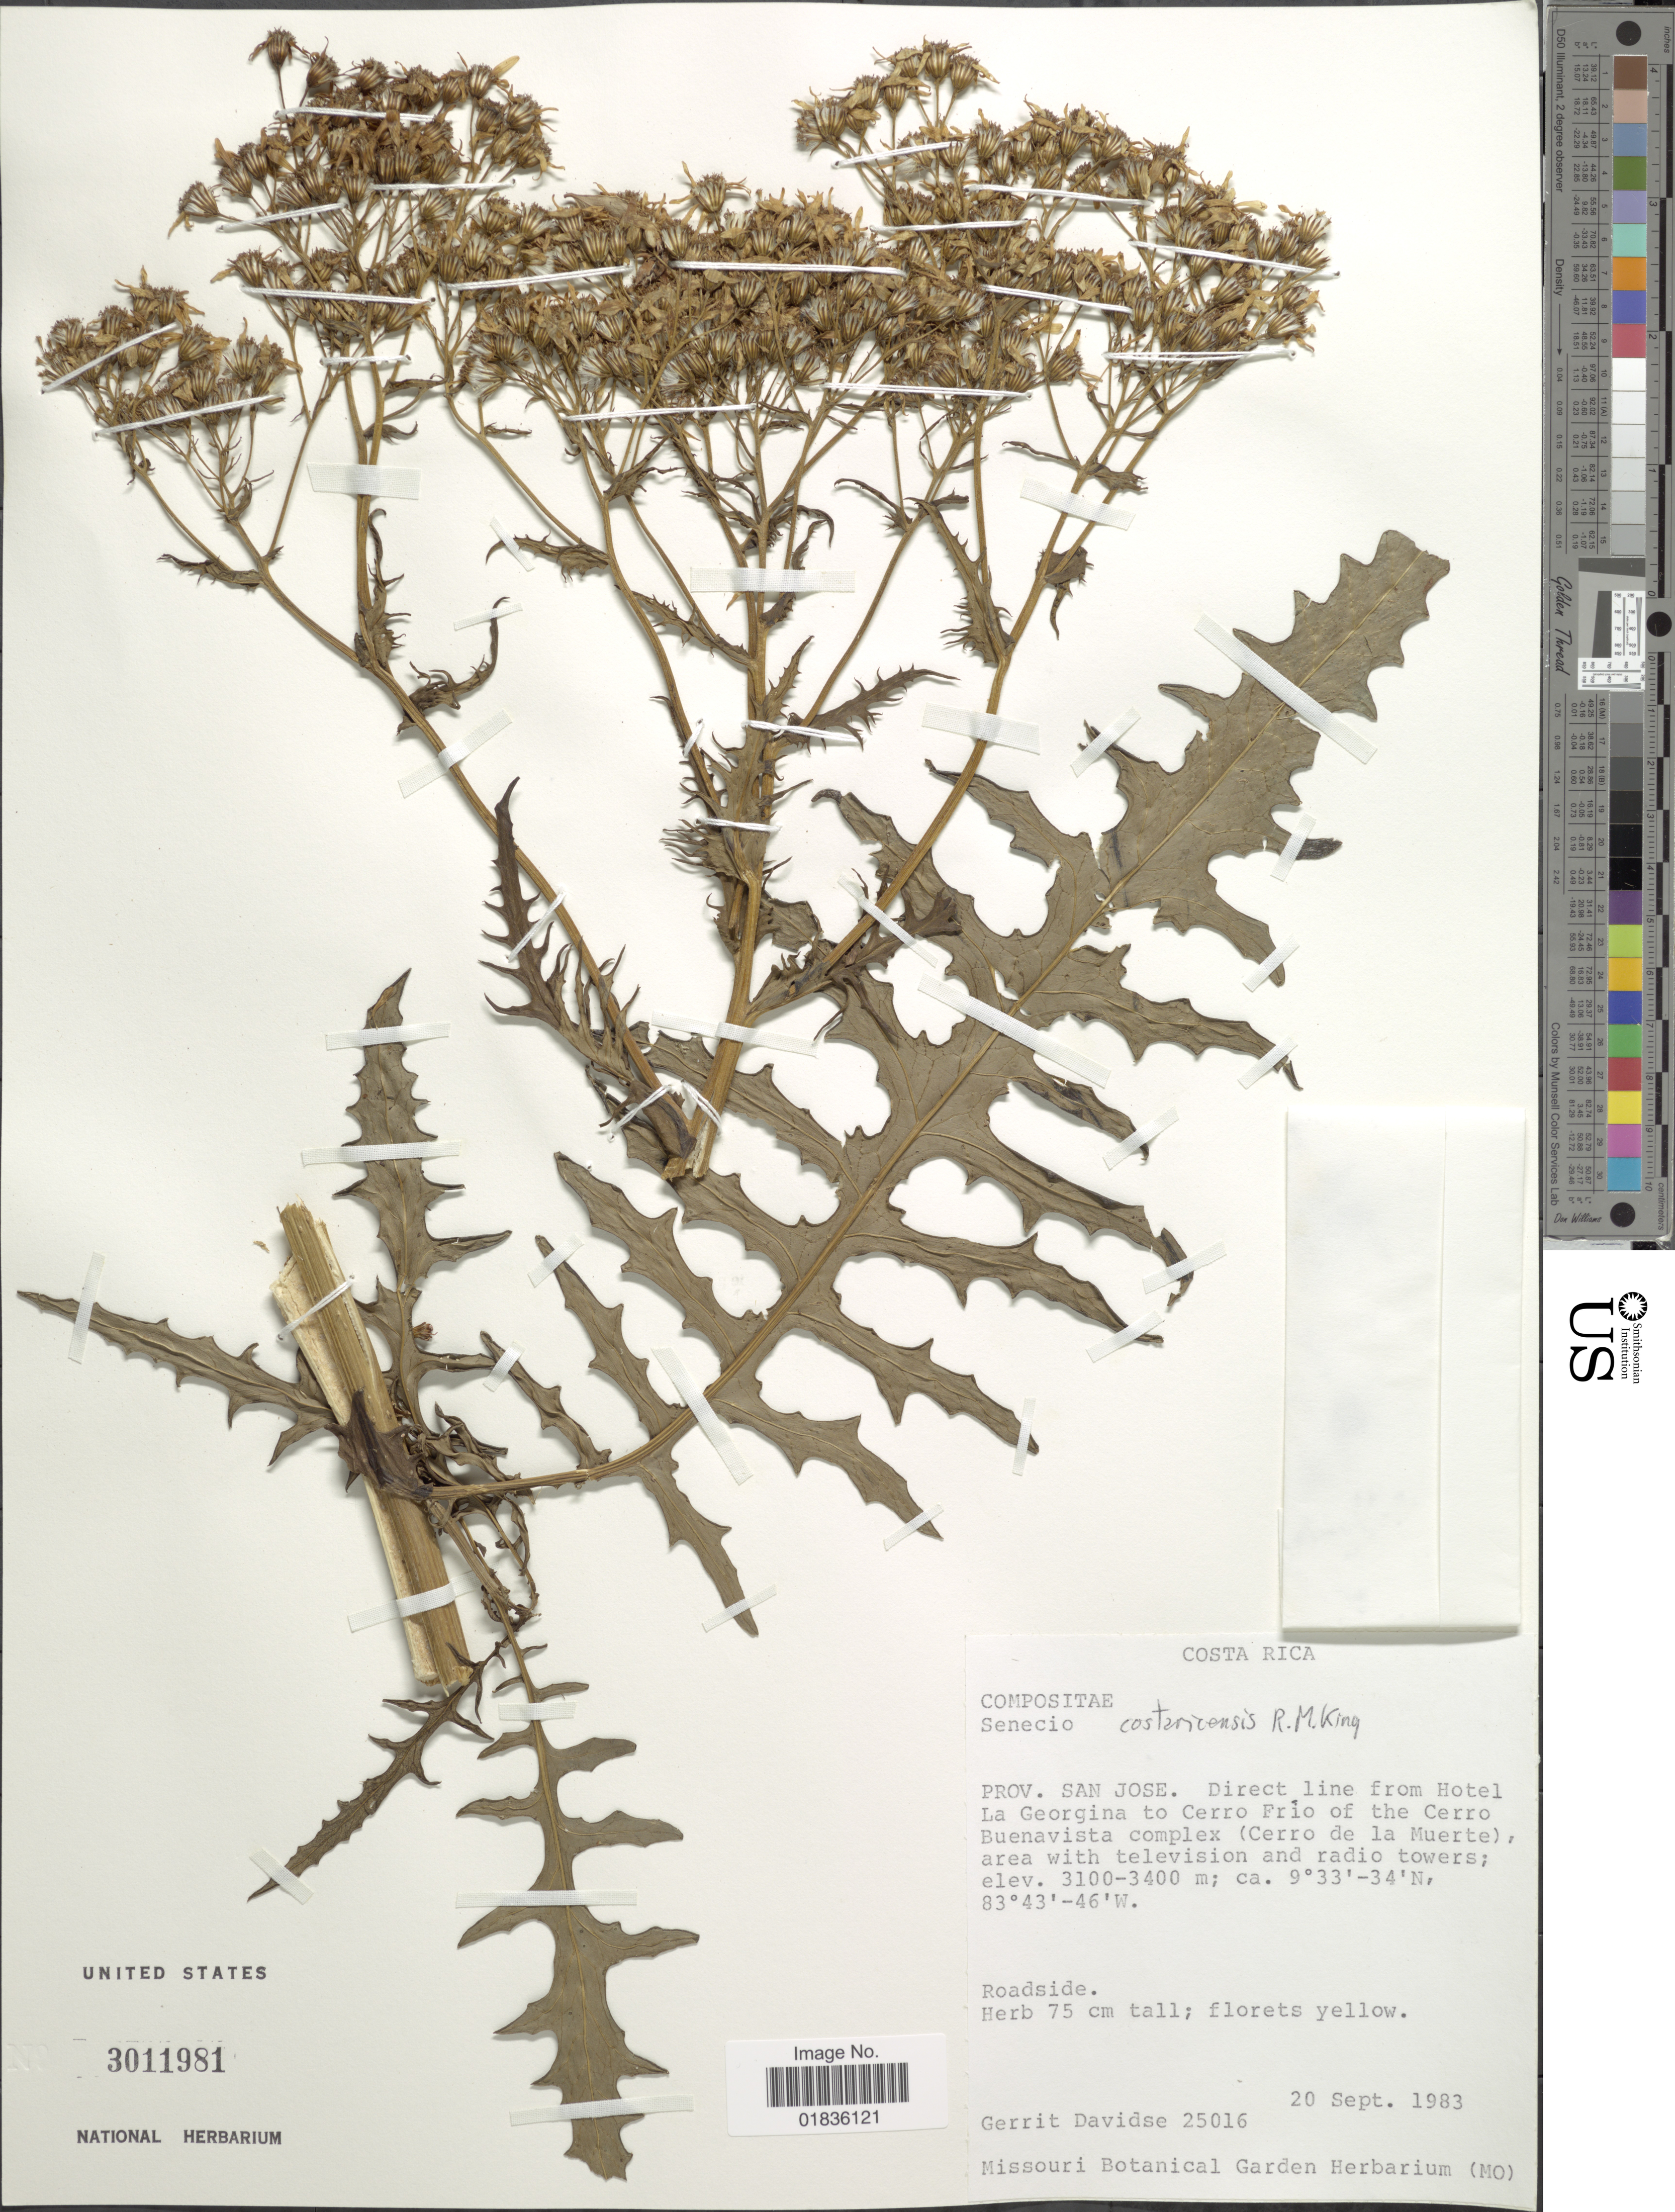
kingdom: Plantae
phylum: Tracheophyta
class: Magnoliopsida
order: Asterales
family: Asteraceae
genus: Senecio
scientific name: Senecio costaricensis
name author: R.M. King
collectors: G. Davidse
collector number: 25016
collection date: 1983-09-20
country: Costa Rica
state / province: San José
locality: Direct line from Hotel La Georgina to Cerro Frio of the Cerro Buenavista complex (Cerro de la Muerte), area with television and radio towers.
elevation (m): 3100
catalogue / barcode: US 3011981